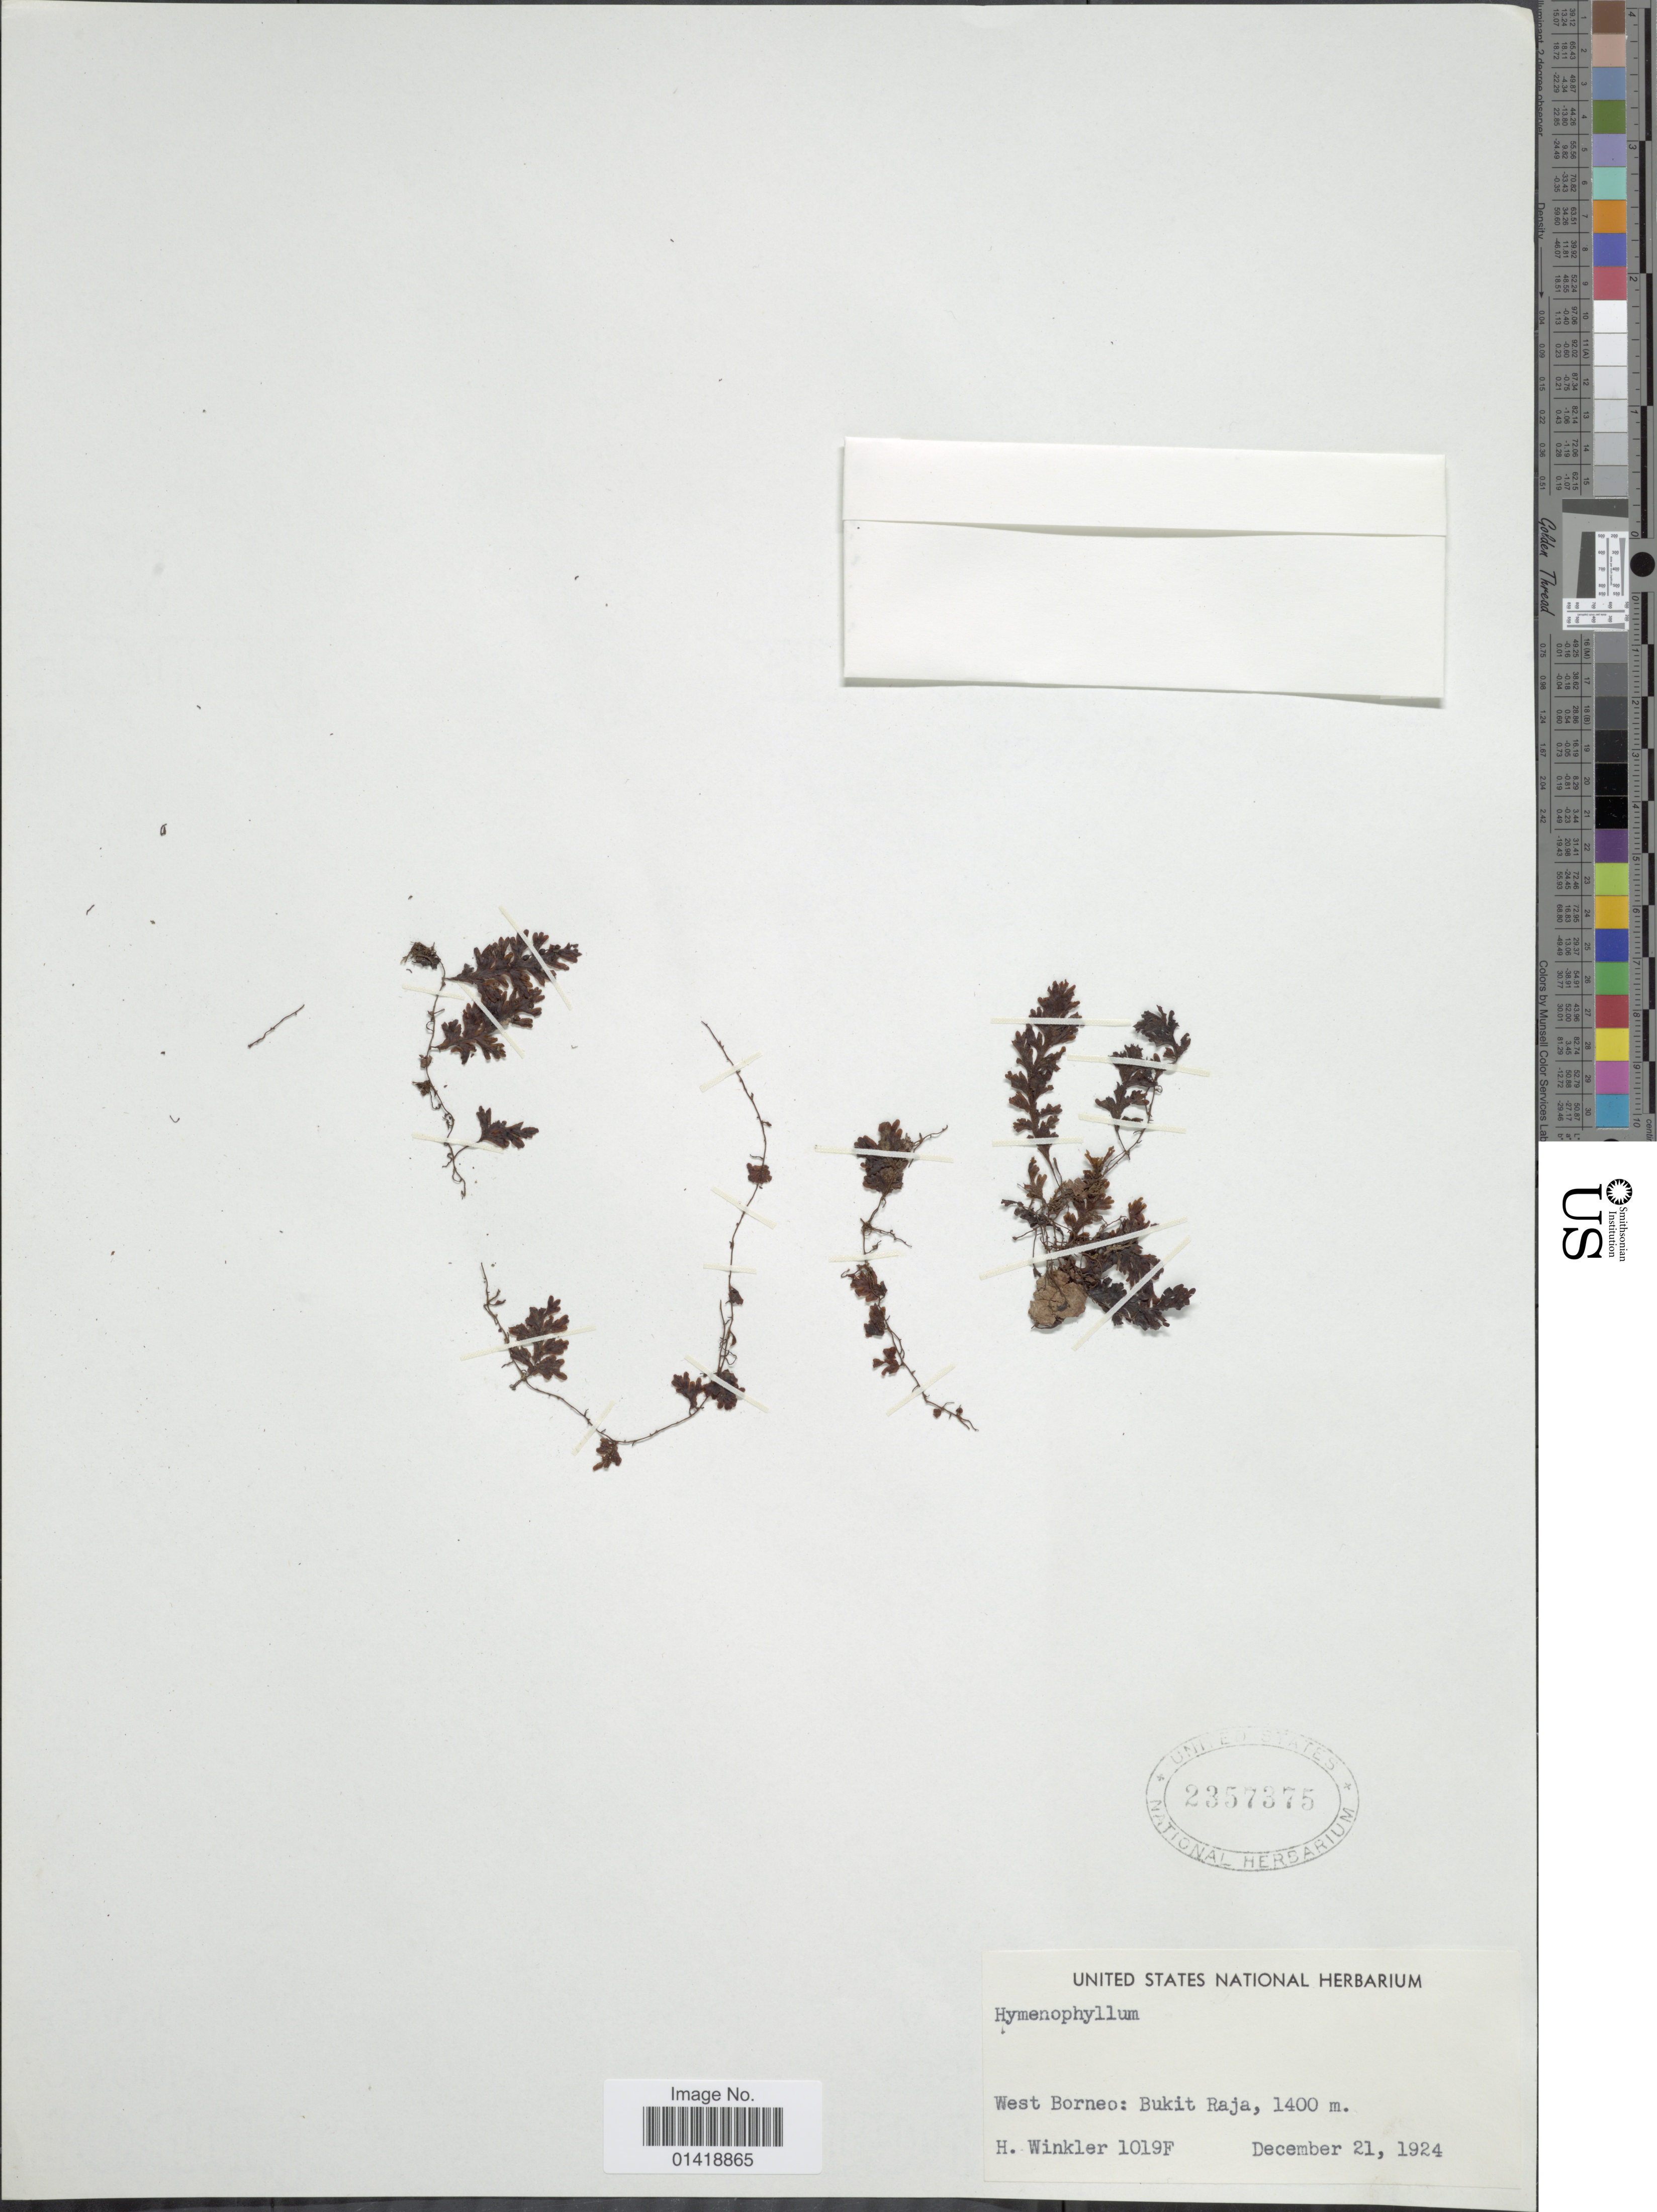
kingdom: Plantae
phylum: Tracheophyta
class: Polypodiopsida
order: Hymenophyllales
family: Hymenophyllaceae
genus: Hymenophyllum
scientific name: Hymenophyllum sp.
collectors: H. Winkler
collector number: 1019F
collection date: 1924-12-21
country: Malaysia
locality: West Borneo: Bukit Raja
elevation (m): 1400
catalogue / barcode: US 2357375